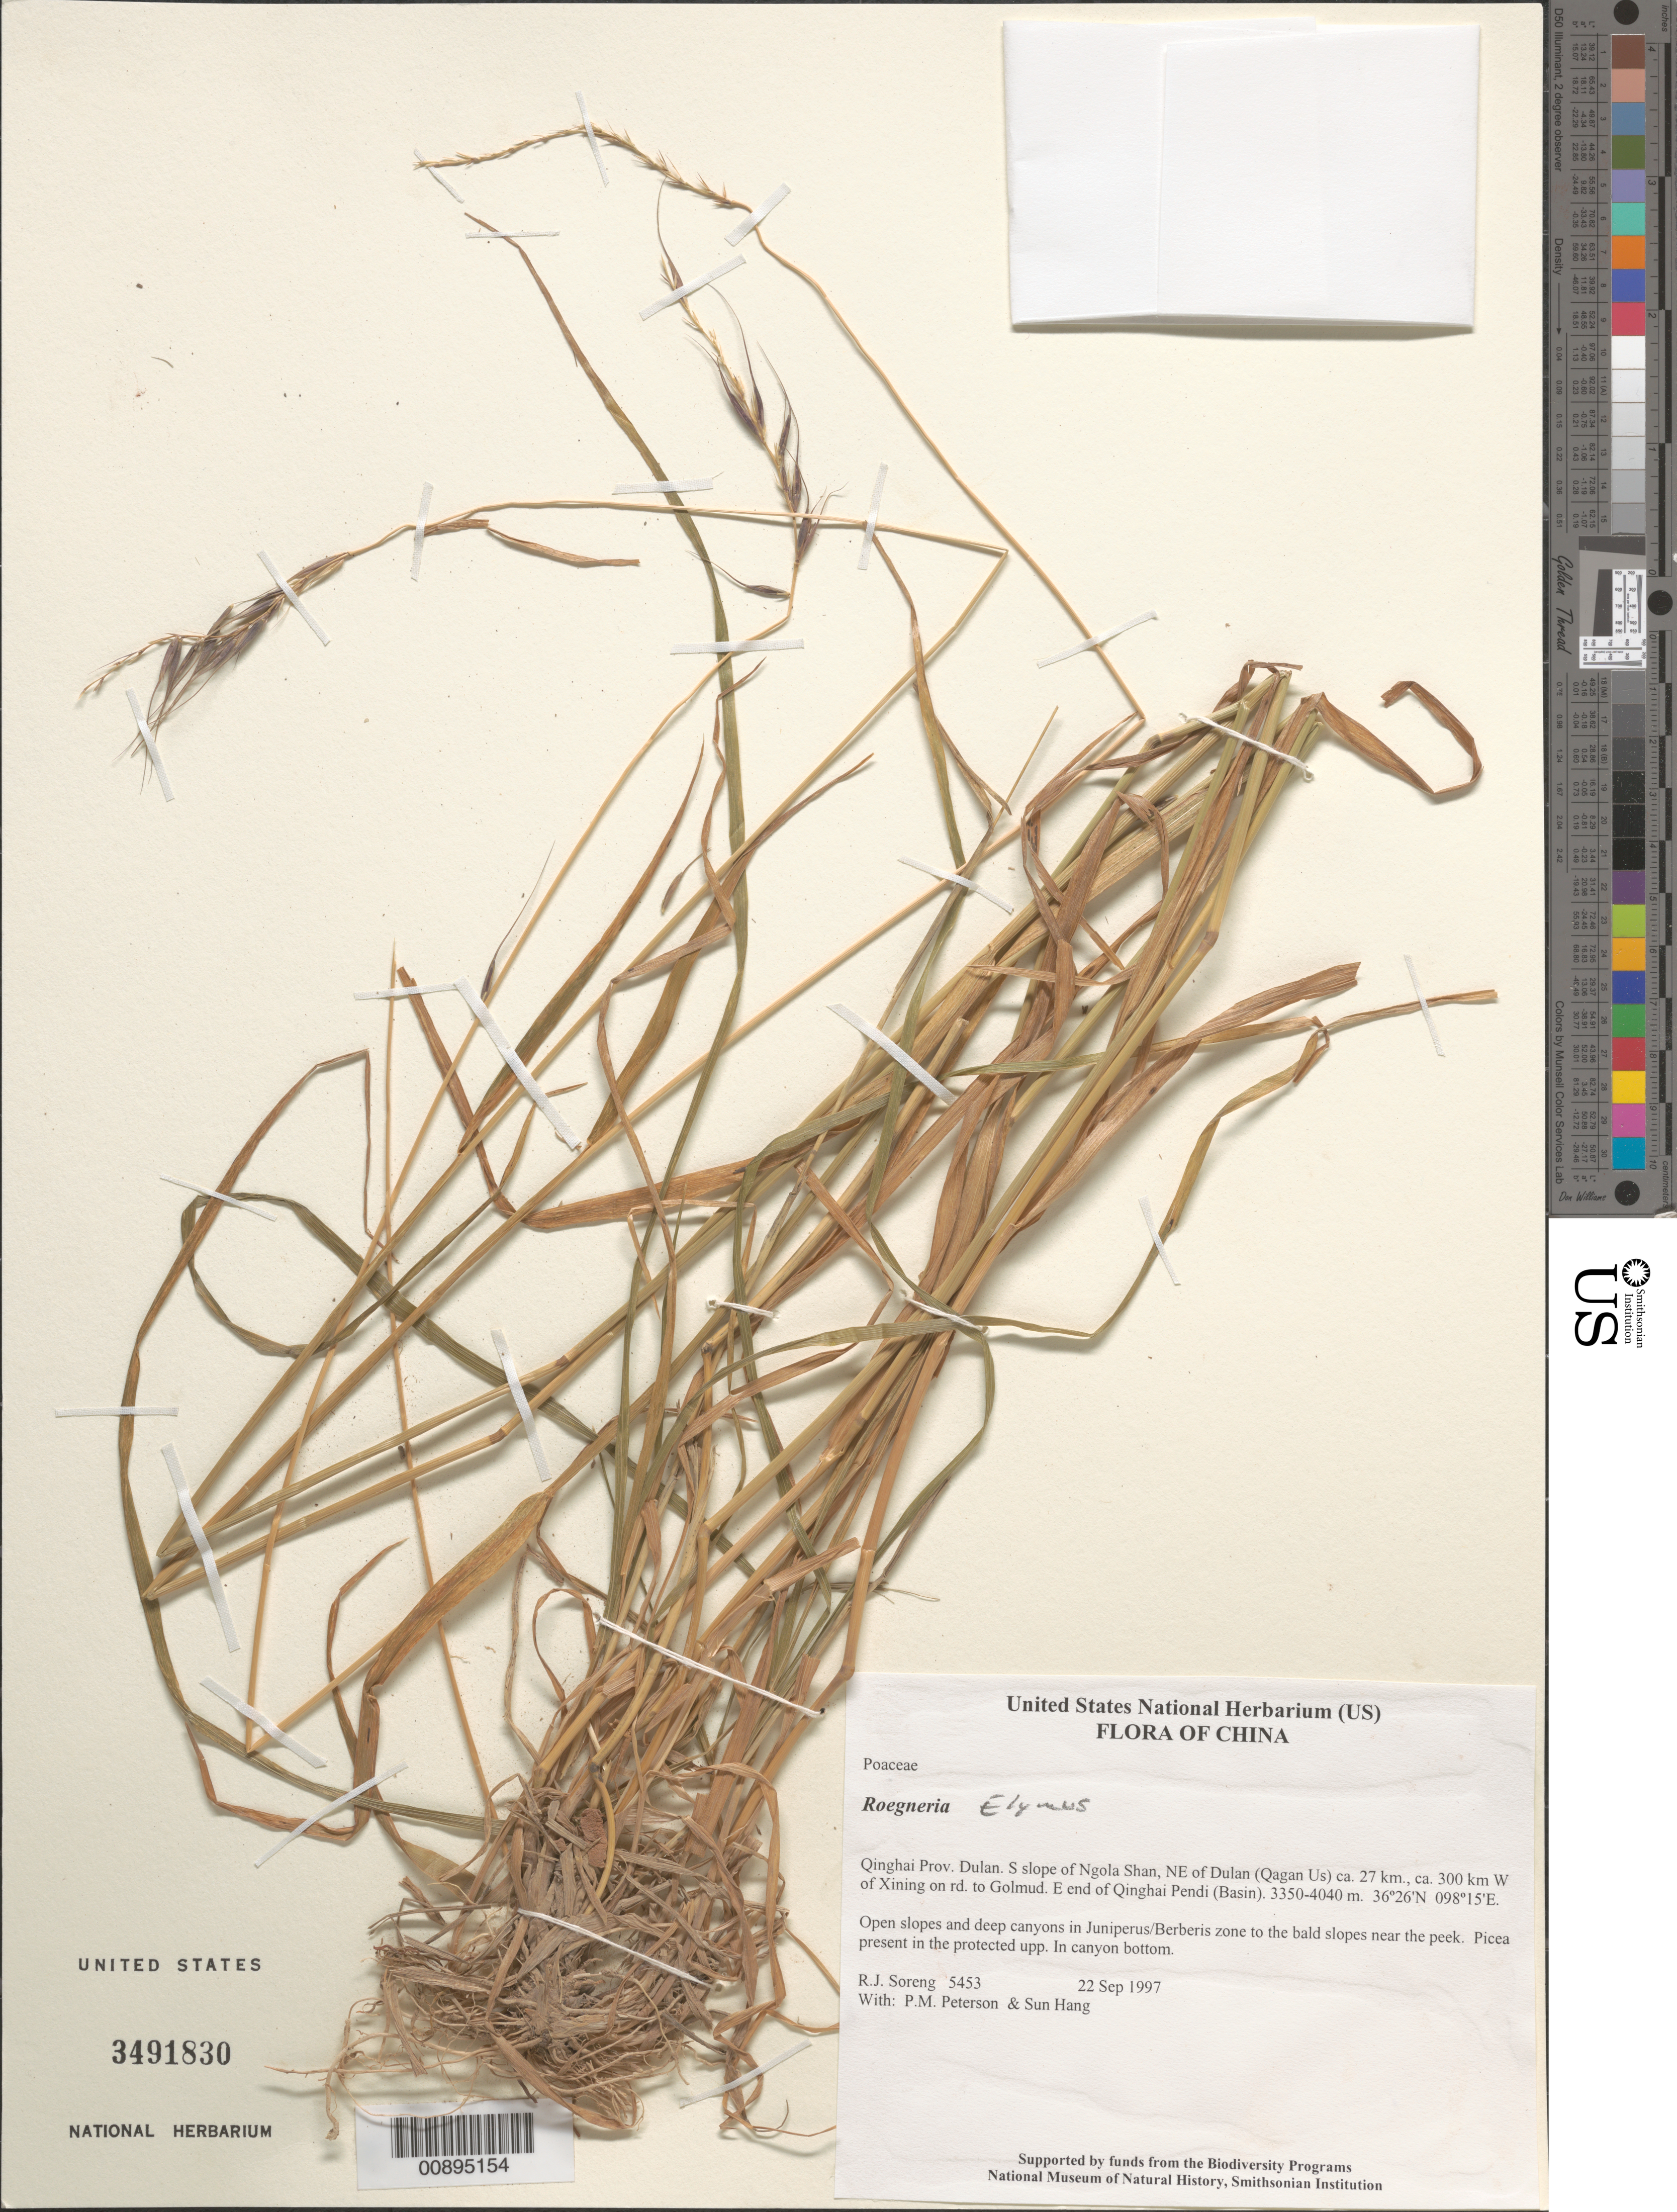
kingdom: Plantae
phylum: Tracheophyta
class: Liliopsida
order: Poales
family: Poaceae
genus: Elymus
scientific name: Elymus sp.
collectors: R. J. Soreng, P. M. Peterson & Sun Hang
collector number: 5453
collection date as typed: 22 Sep 1997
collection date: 1997-09-22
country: China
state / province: Qinghai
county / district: Dulan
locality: S slope of Ngola Shan, NE of Dulan (Qagan Us) ca. 27 km., ca. 300 km W of Xining on rd. to Golmud. E end of Qinghai Pendi (Basin).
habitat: Open slopes and deep canyons in Juniperus/Berberis zone to the bald slopes near the peek. Picea present in the protected upp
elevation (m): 3350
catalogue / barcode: US 3491830